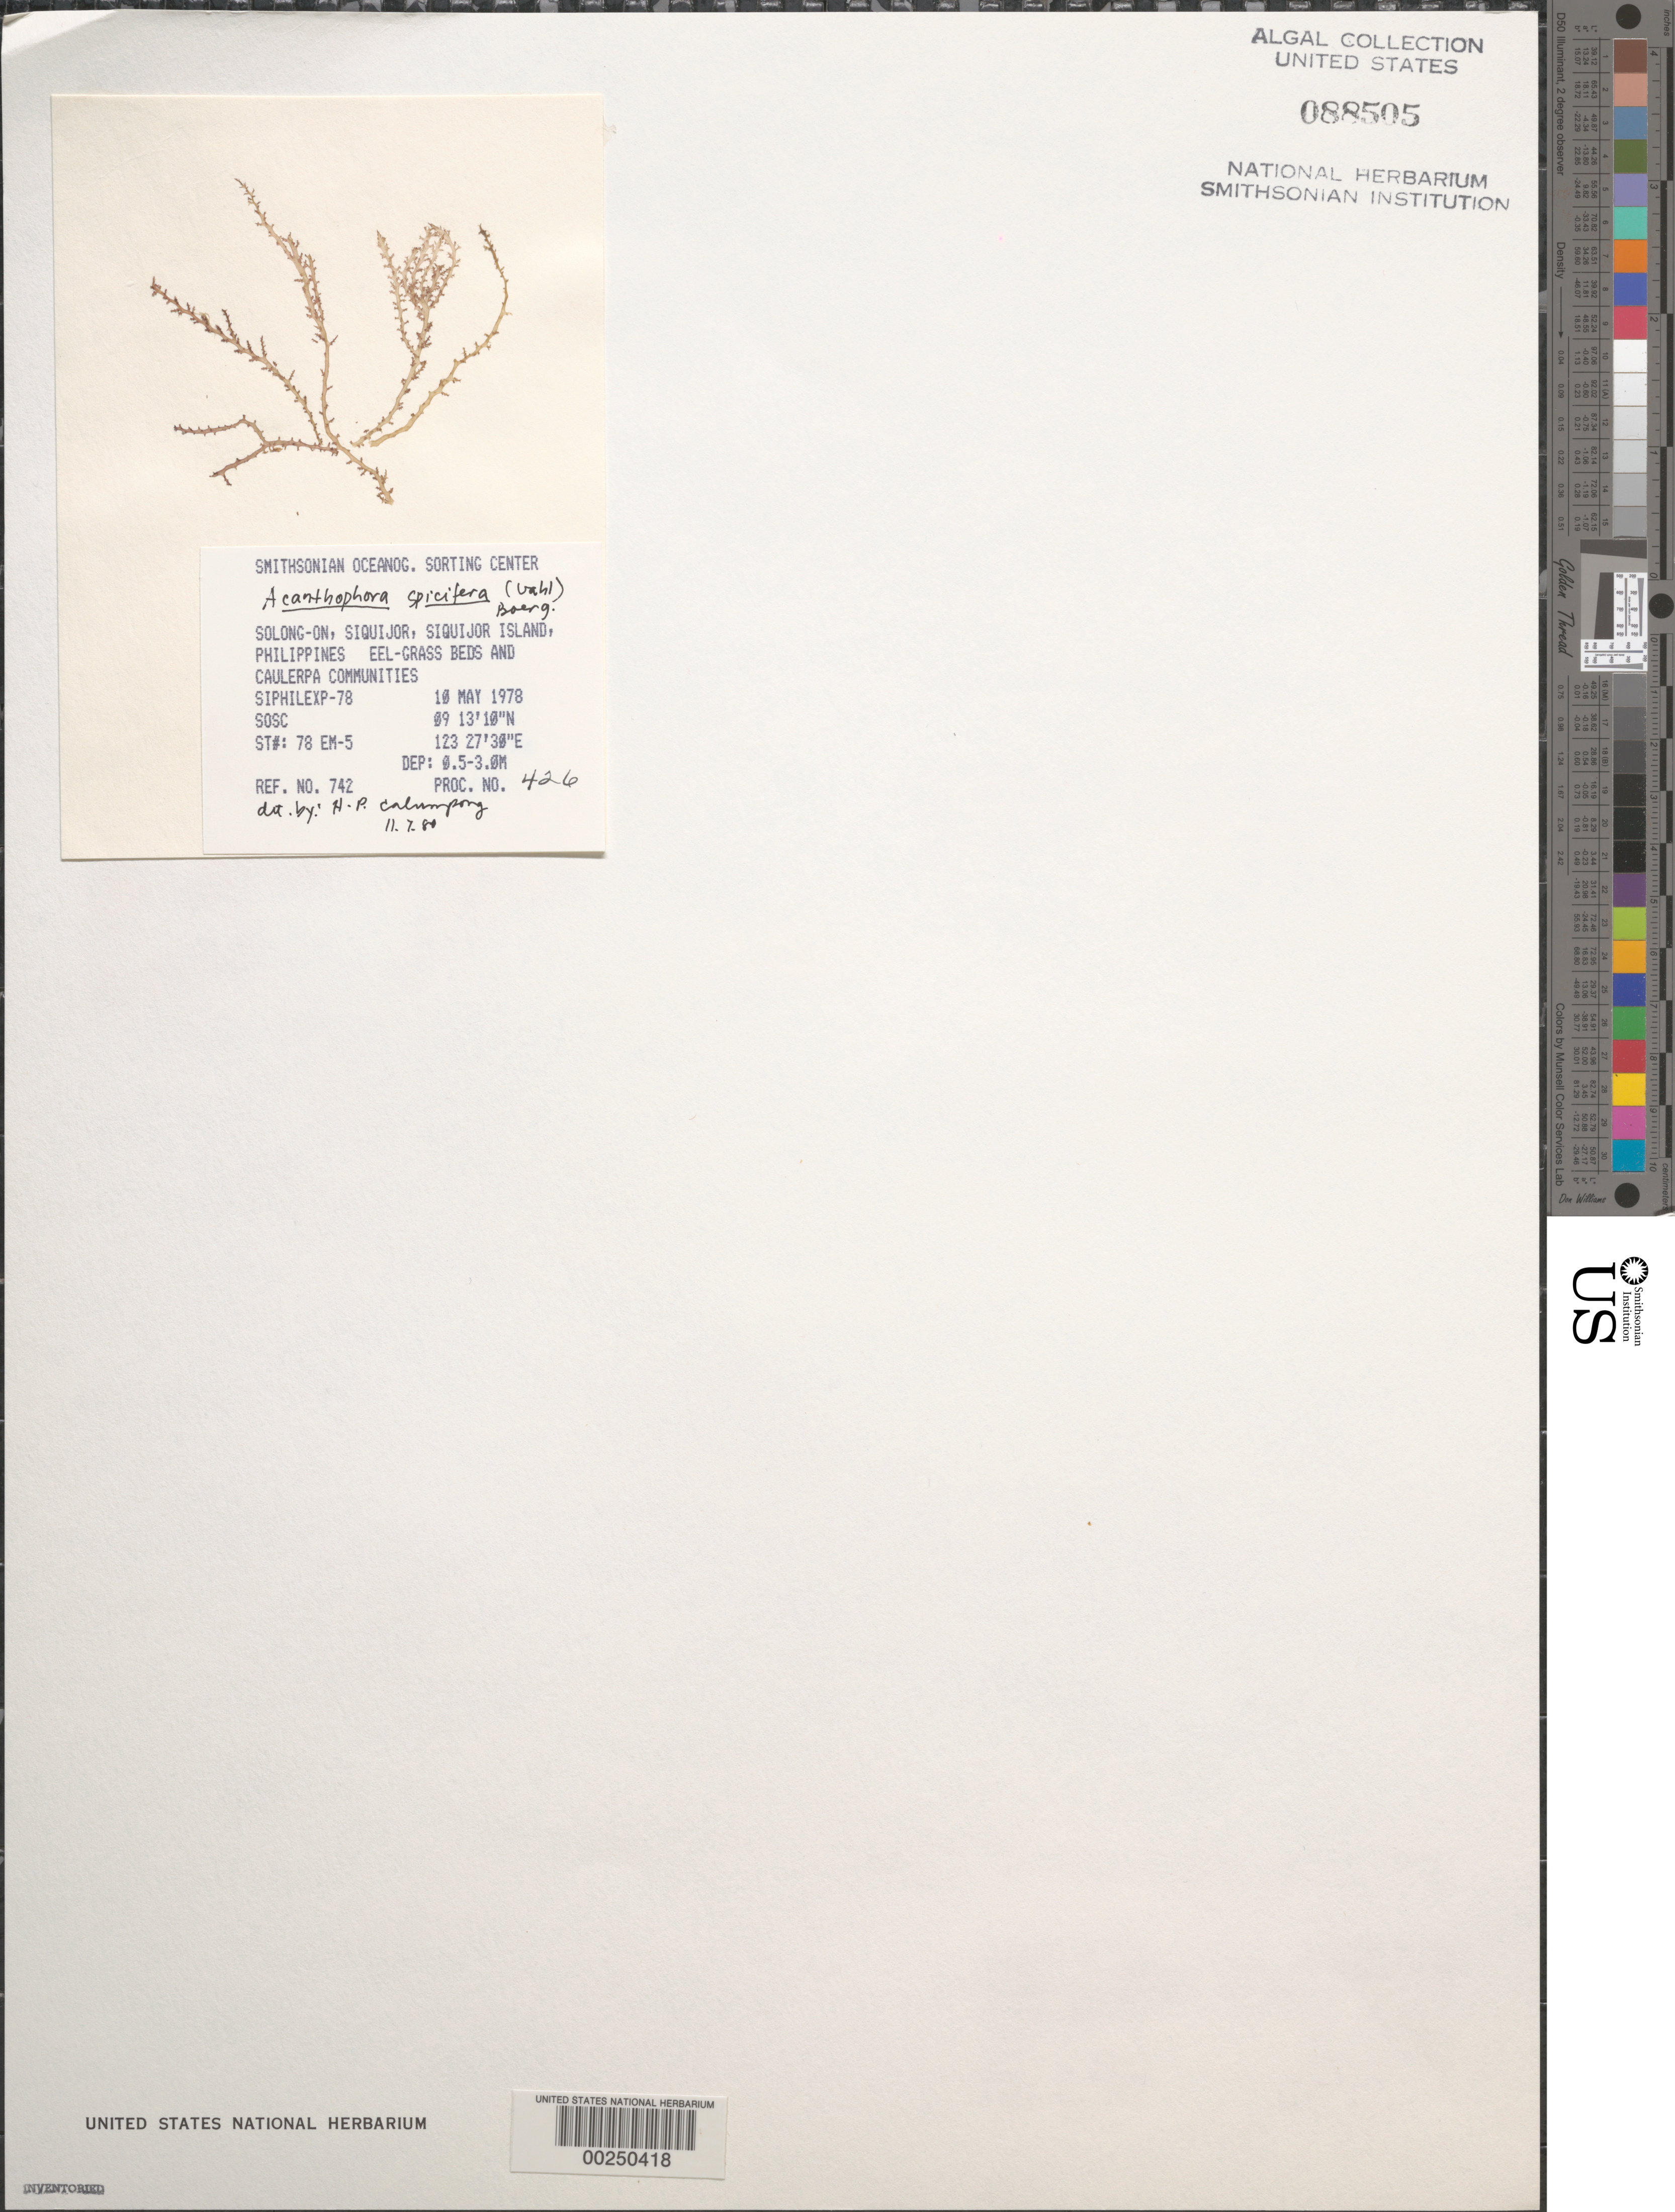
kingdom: Plantae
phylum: Rhodophyta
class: Florideophyceae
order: Ceramiales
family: Rhodomelaceae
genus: Acanthophora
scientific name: Acanthophora spicifera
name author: (Vahl) Børgesen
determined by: Calumpong, H. P.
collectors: SOSC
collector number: Station 78 Em-5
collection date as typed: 10 May 1978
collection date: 1978-05-10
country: Philippines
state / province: Central Visayas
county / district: Siquijor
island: Siquijor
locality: Solong-on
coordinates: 09 13'10"N, 123 27'30"E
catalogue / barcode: US 88505